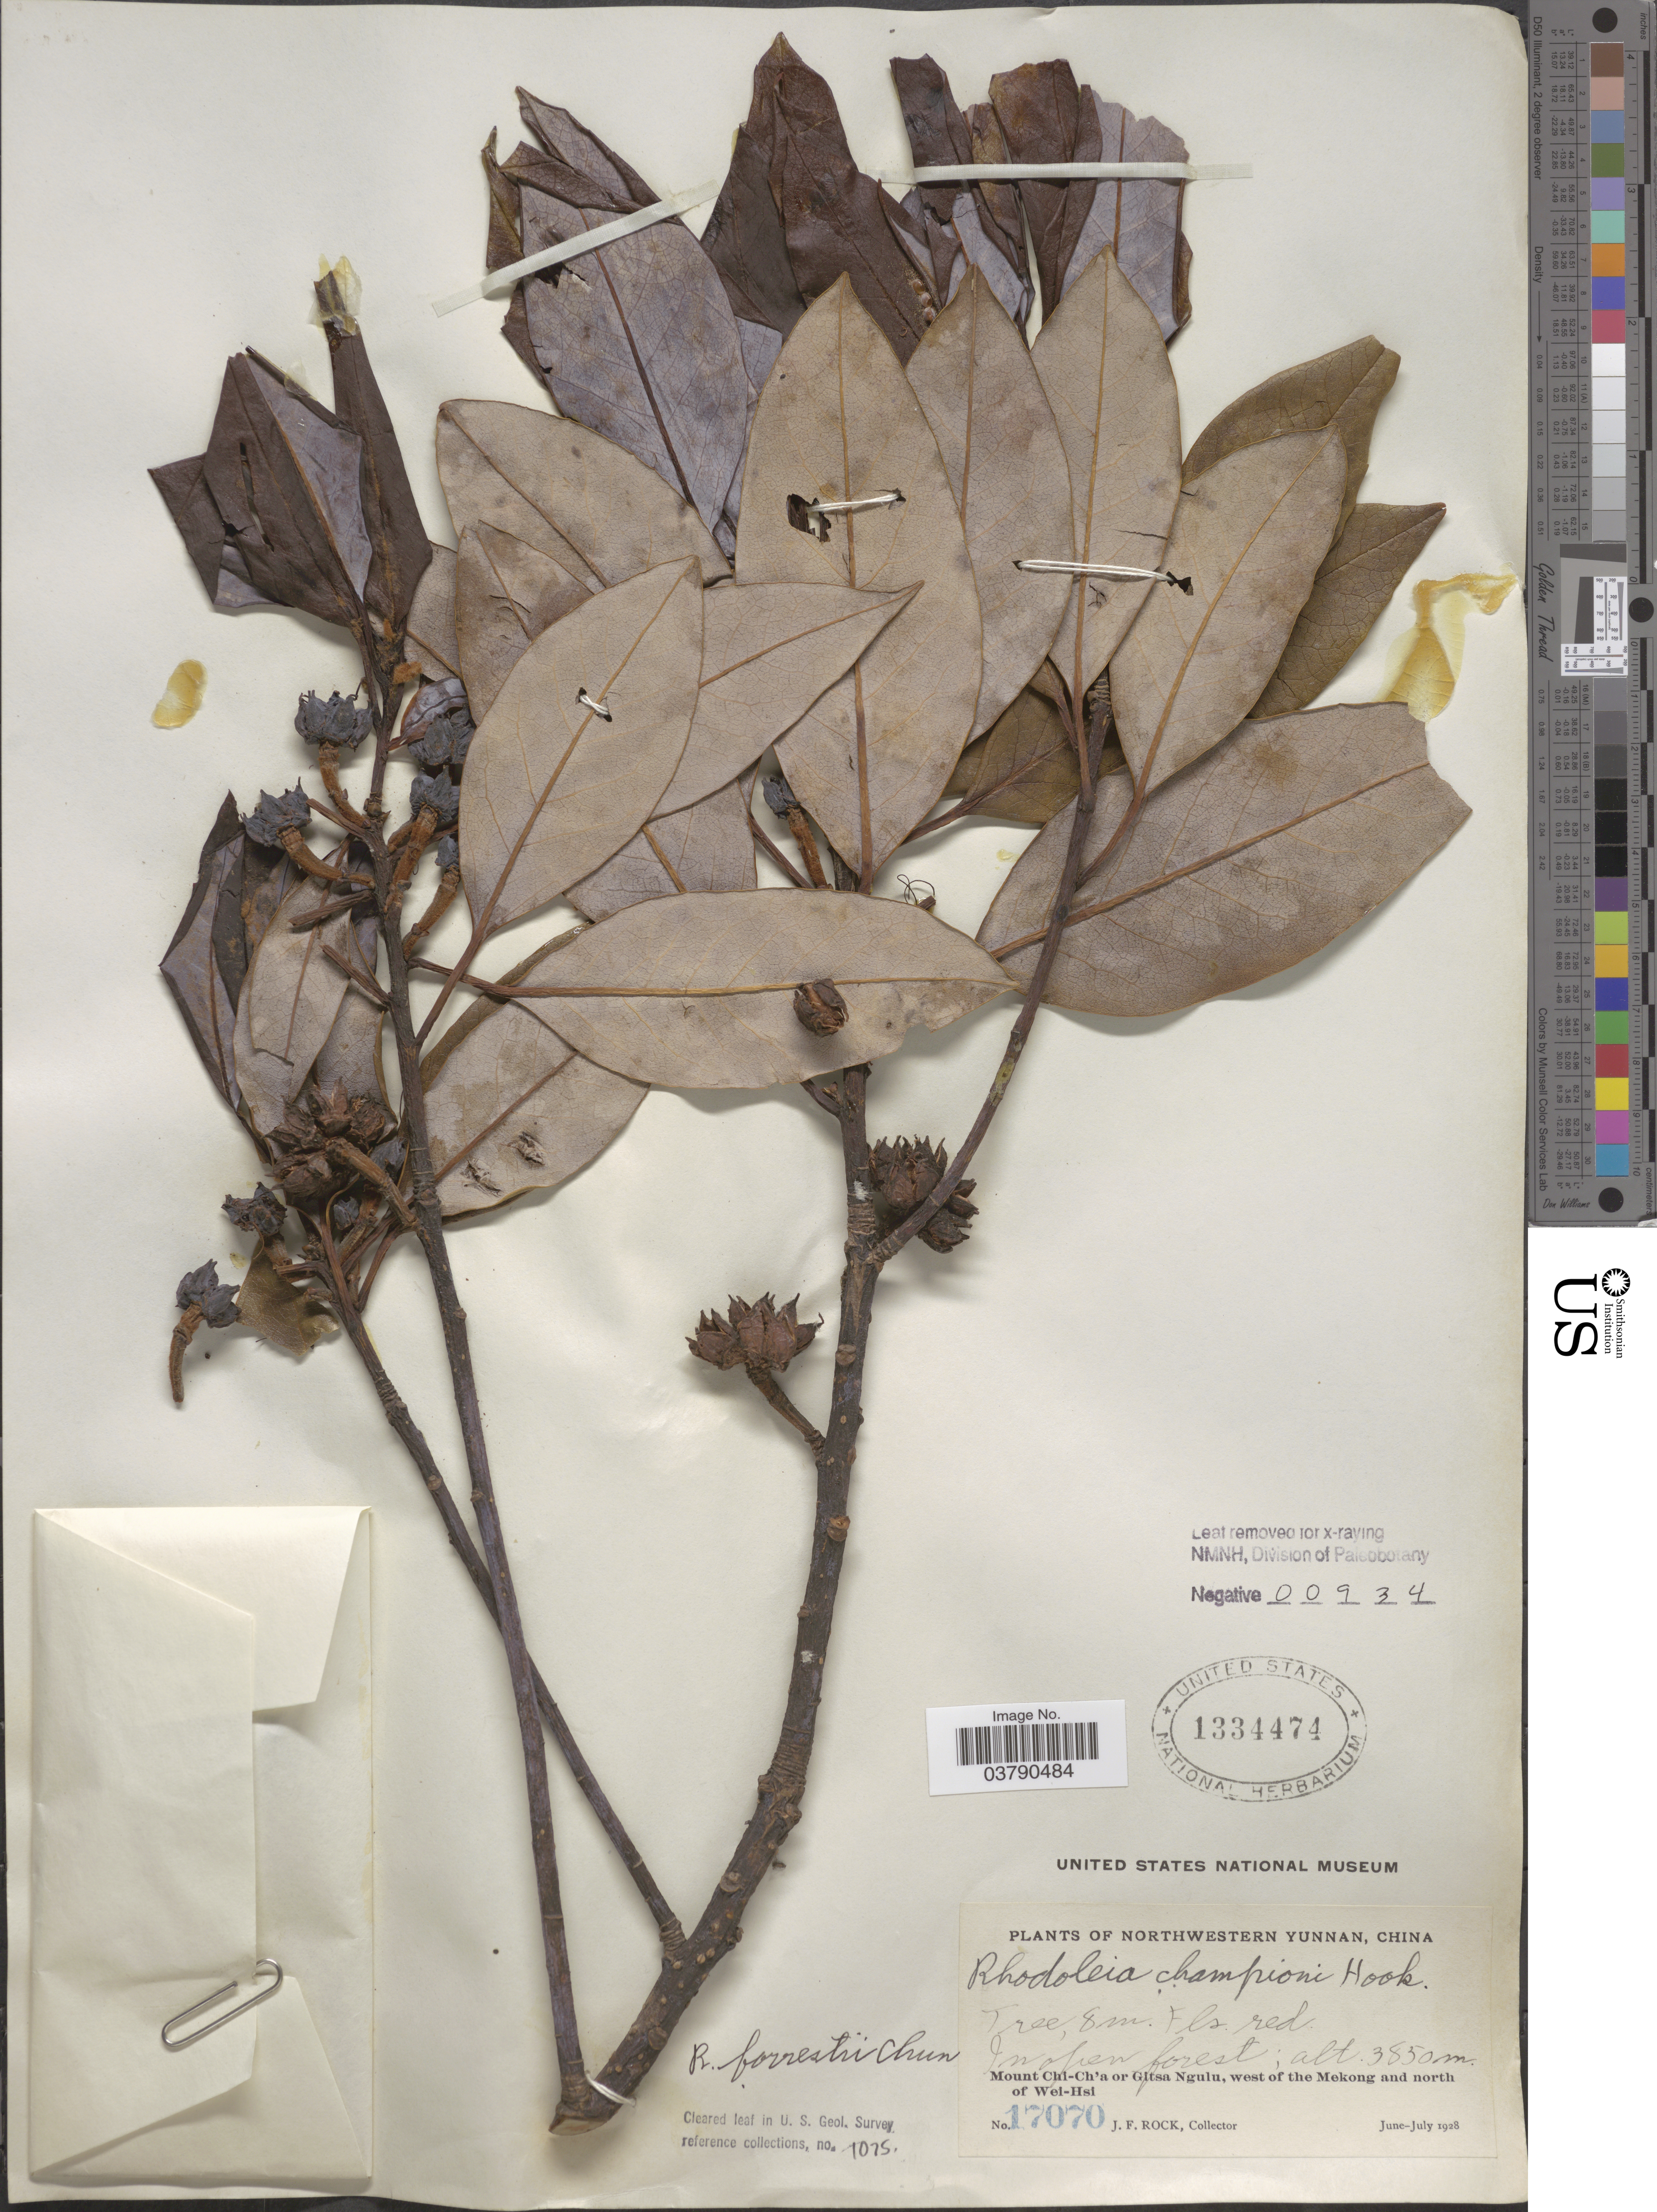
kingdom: Plantae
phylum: Tracheophyta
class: Magnoliopsida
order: Saxifragales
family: Hamamelidaceae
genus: Rhodoleia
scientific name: Rhodoleia forrestii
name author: Chun ex Exell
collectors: J. Rock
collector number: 17070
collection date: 1928-06/1928-07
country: China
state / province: Yunnan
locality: Northwestern Yunnan. Mount Chi-Ch'a or Gitsa Ngulu, west of the Mekong and north of Wei-Hsi.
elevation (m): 3850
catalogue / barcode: US 1334474